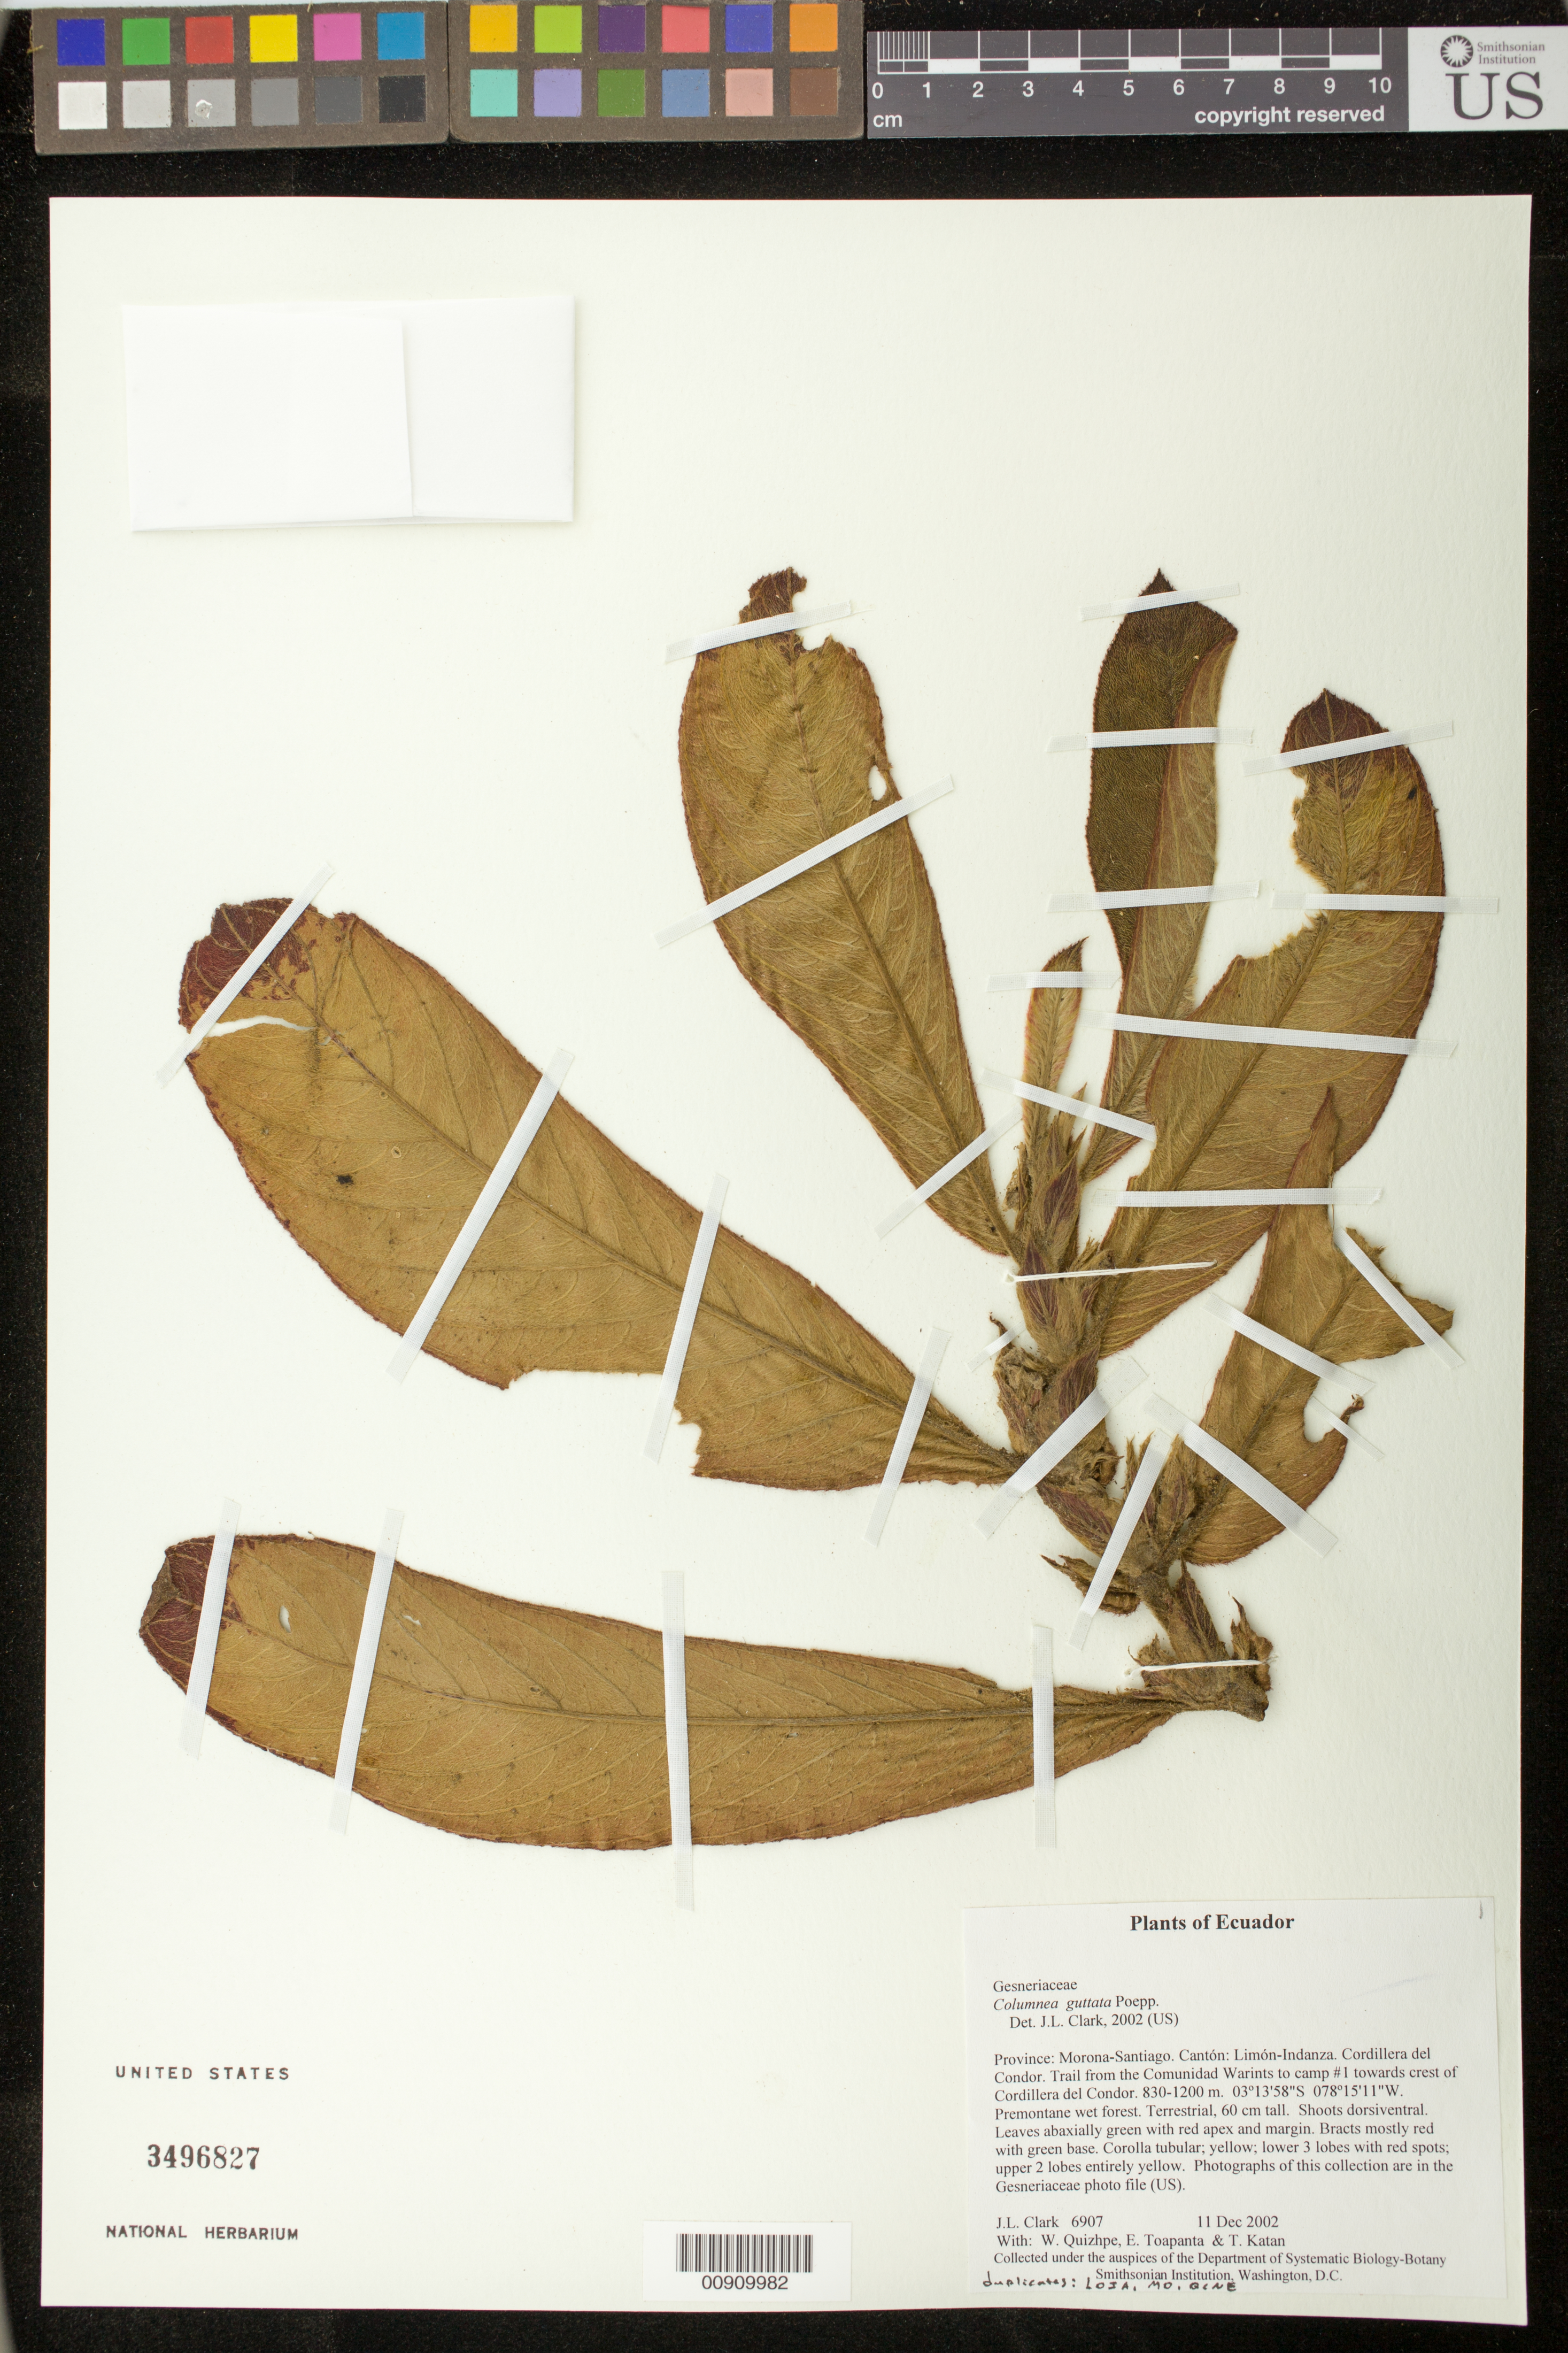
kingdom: Plantae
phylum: Tracheophyta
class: Magnoliopsida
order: Lamiales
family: Gesneriaceae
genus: Columnea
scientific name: Columnea guttata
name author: Poepp.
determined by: Clark, J. L., (SEL), The Marie Selby Botanical Garden (UNITED STATES)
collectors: J. L. Clark, W. Quizhpe, E. Toapanta & T. Katan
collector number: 6907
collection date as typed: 11 Dec 2002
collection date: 2002-12-11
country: Ecuador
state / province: Morona-Santiago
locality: Limón-Indanza. Cordillera del Condor. Trail from the Comunidad Warints to camp #1 towards crest of Cordillera del Condor.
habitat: Premontane wet forest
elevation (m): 830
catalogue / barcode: US 3496827